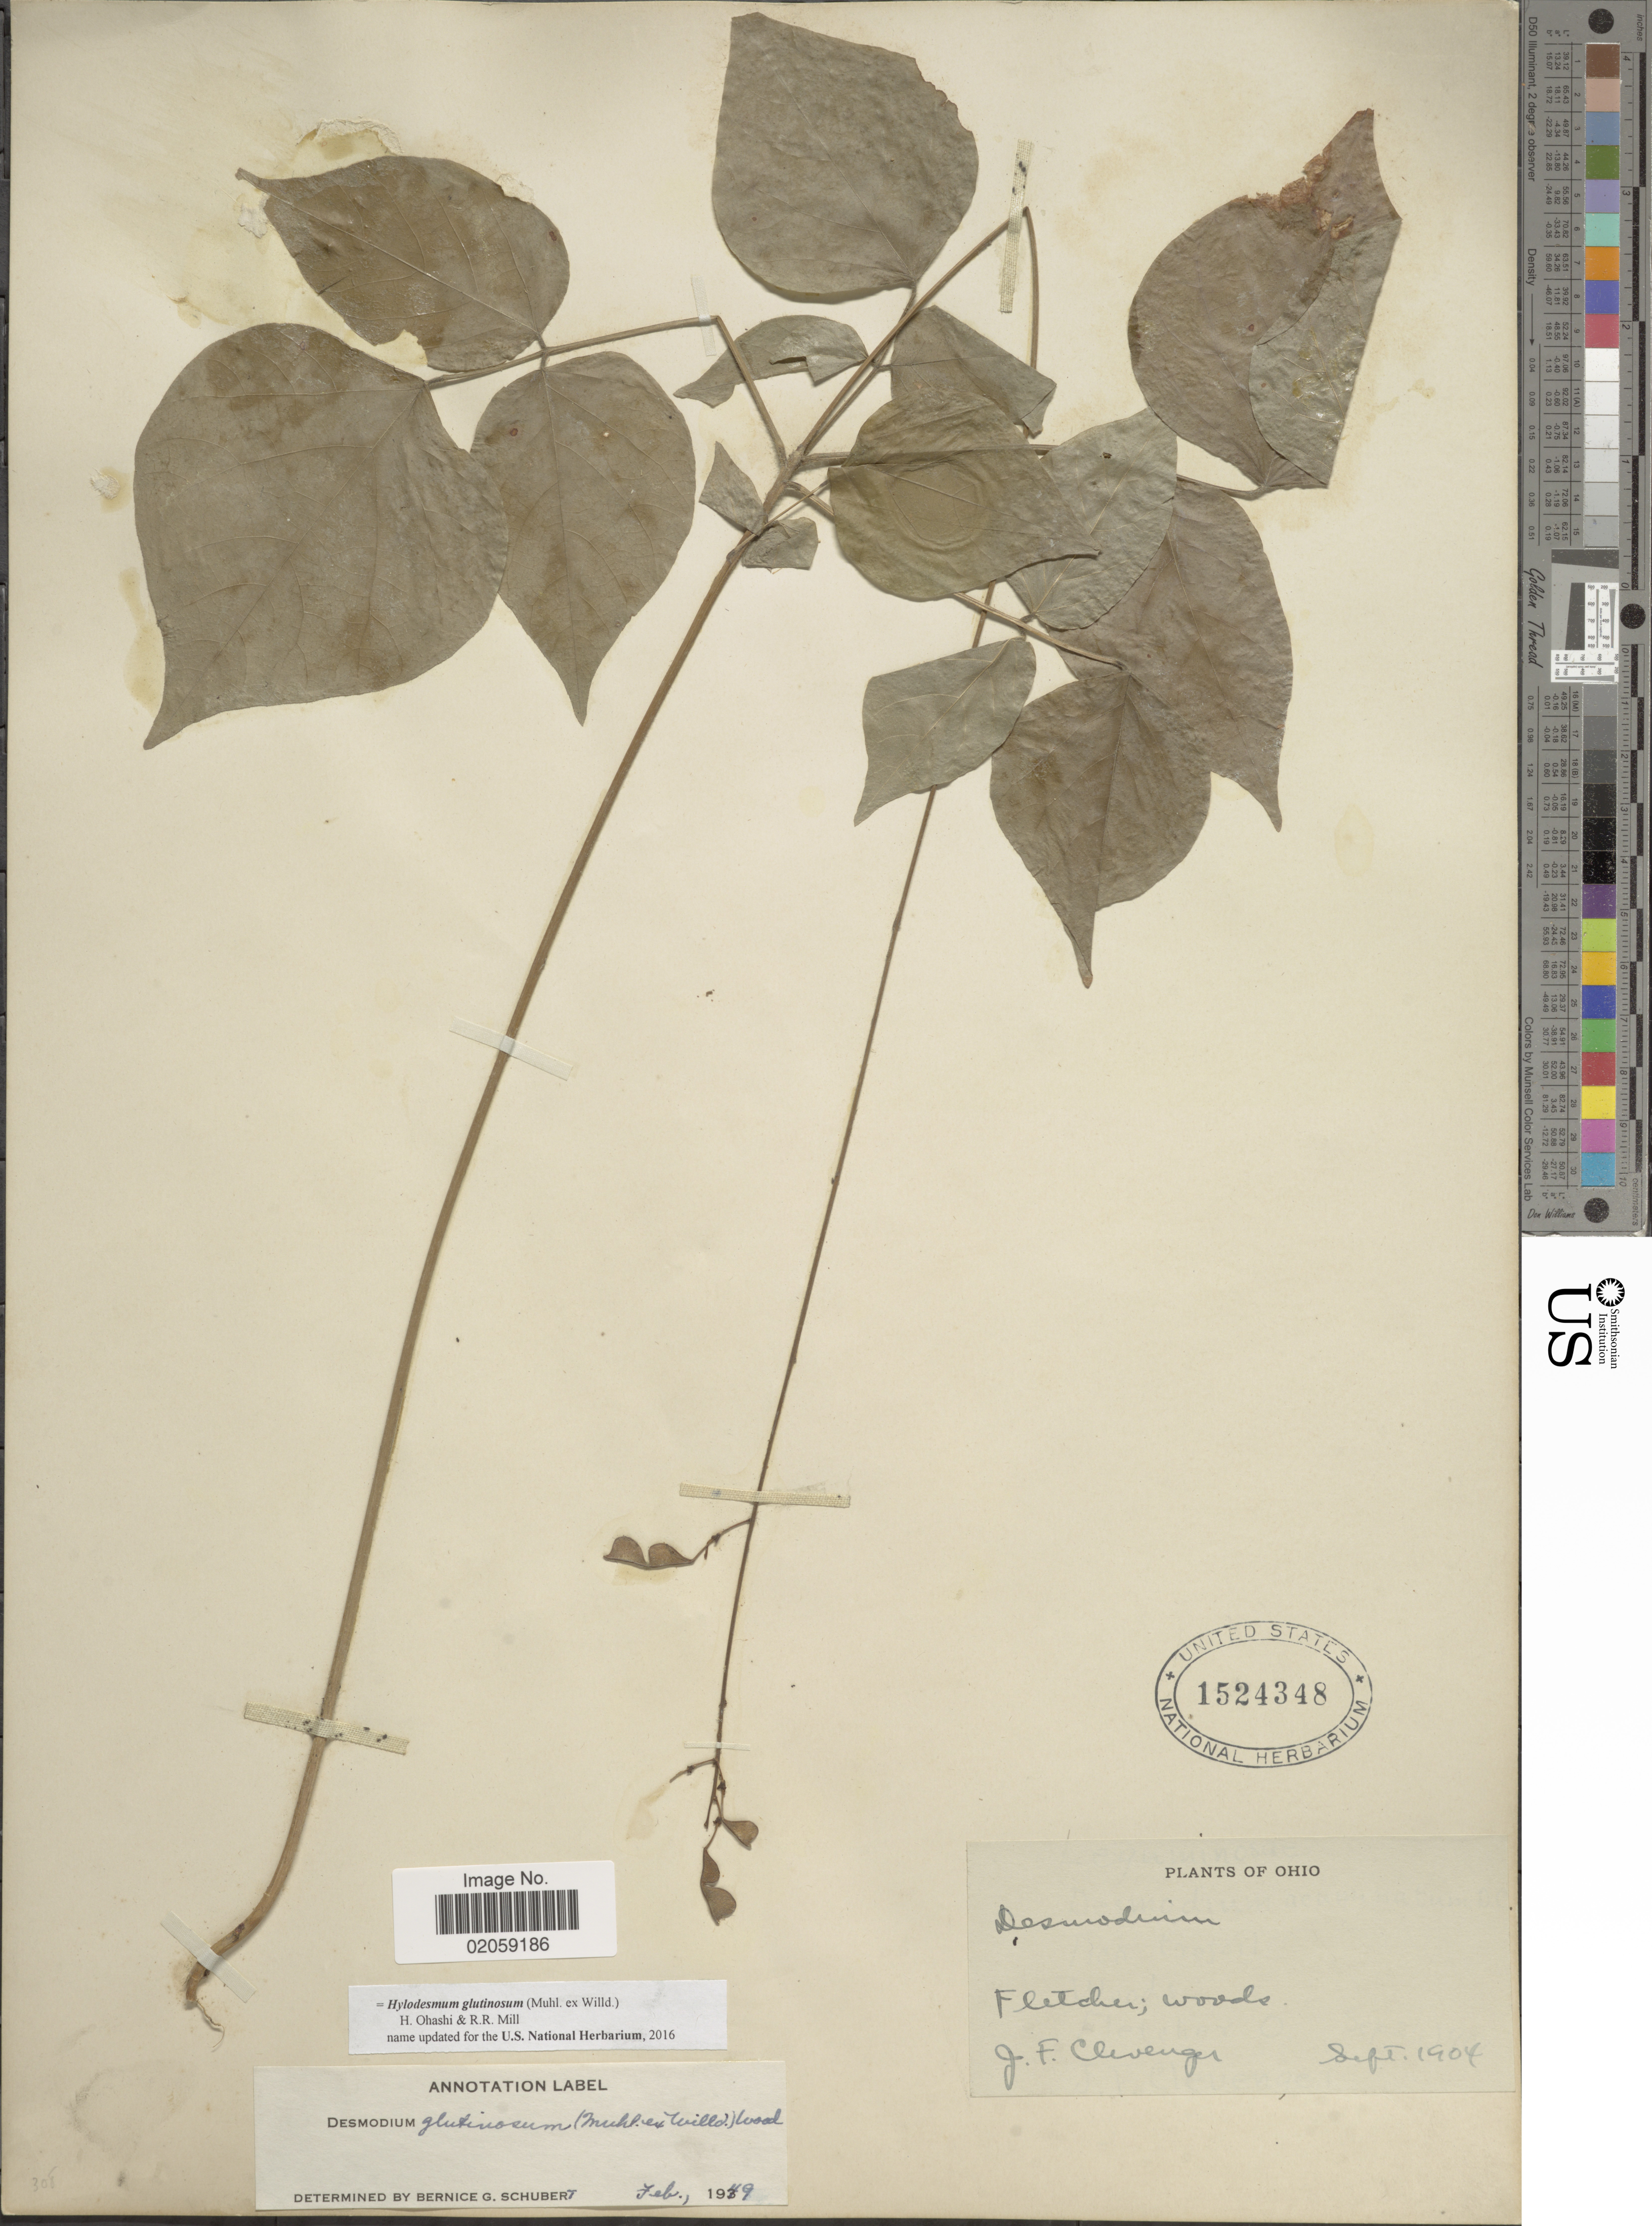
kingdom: Plantae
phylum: Tracheophyta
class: Magnoliopsida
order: Fabales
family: Fabaceae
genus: Hylodesmum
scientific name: Hylodesmum glutinosum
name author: (Muhl. ex Willd.) H. Ohashi & R.R. Mill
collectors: J. F. Clevenger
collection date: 1904-09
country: United States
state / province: Ohio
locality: Fletcher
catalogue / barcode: US 1524348